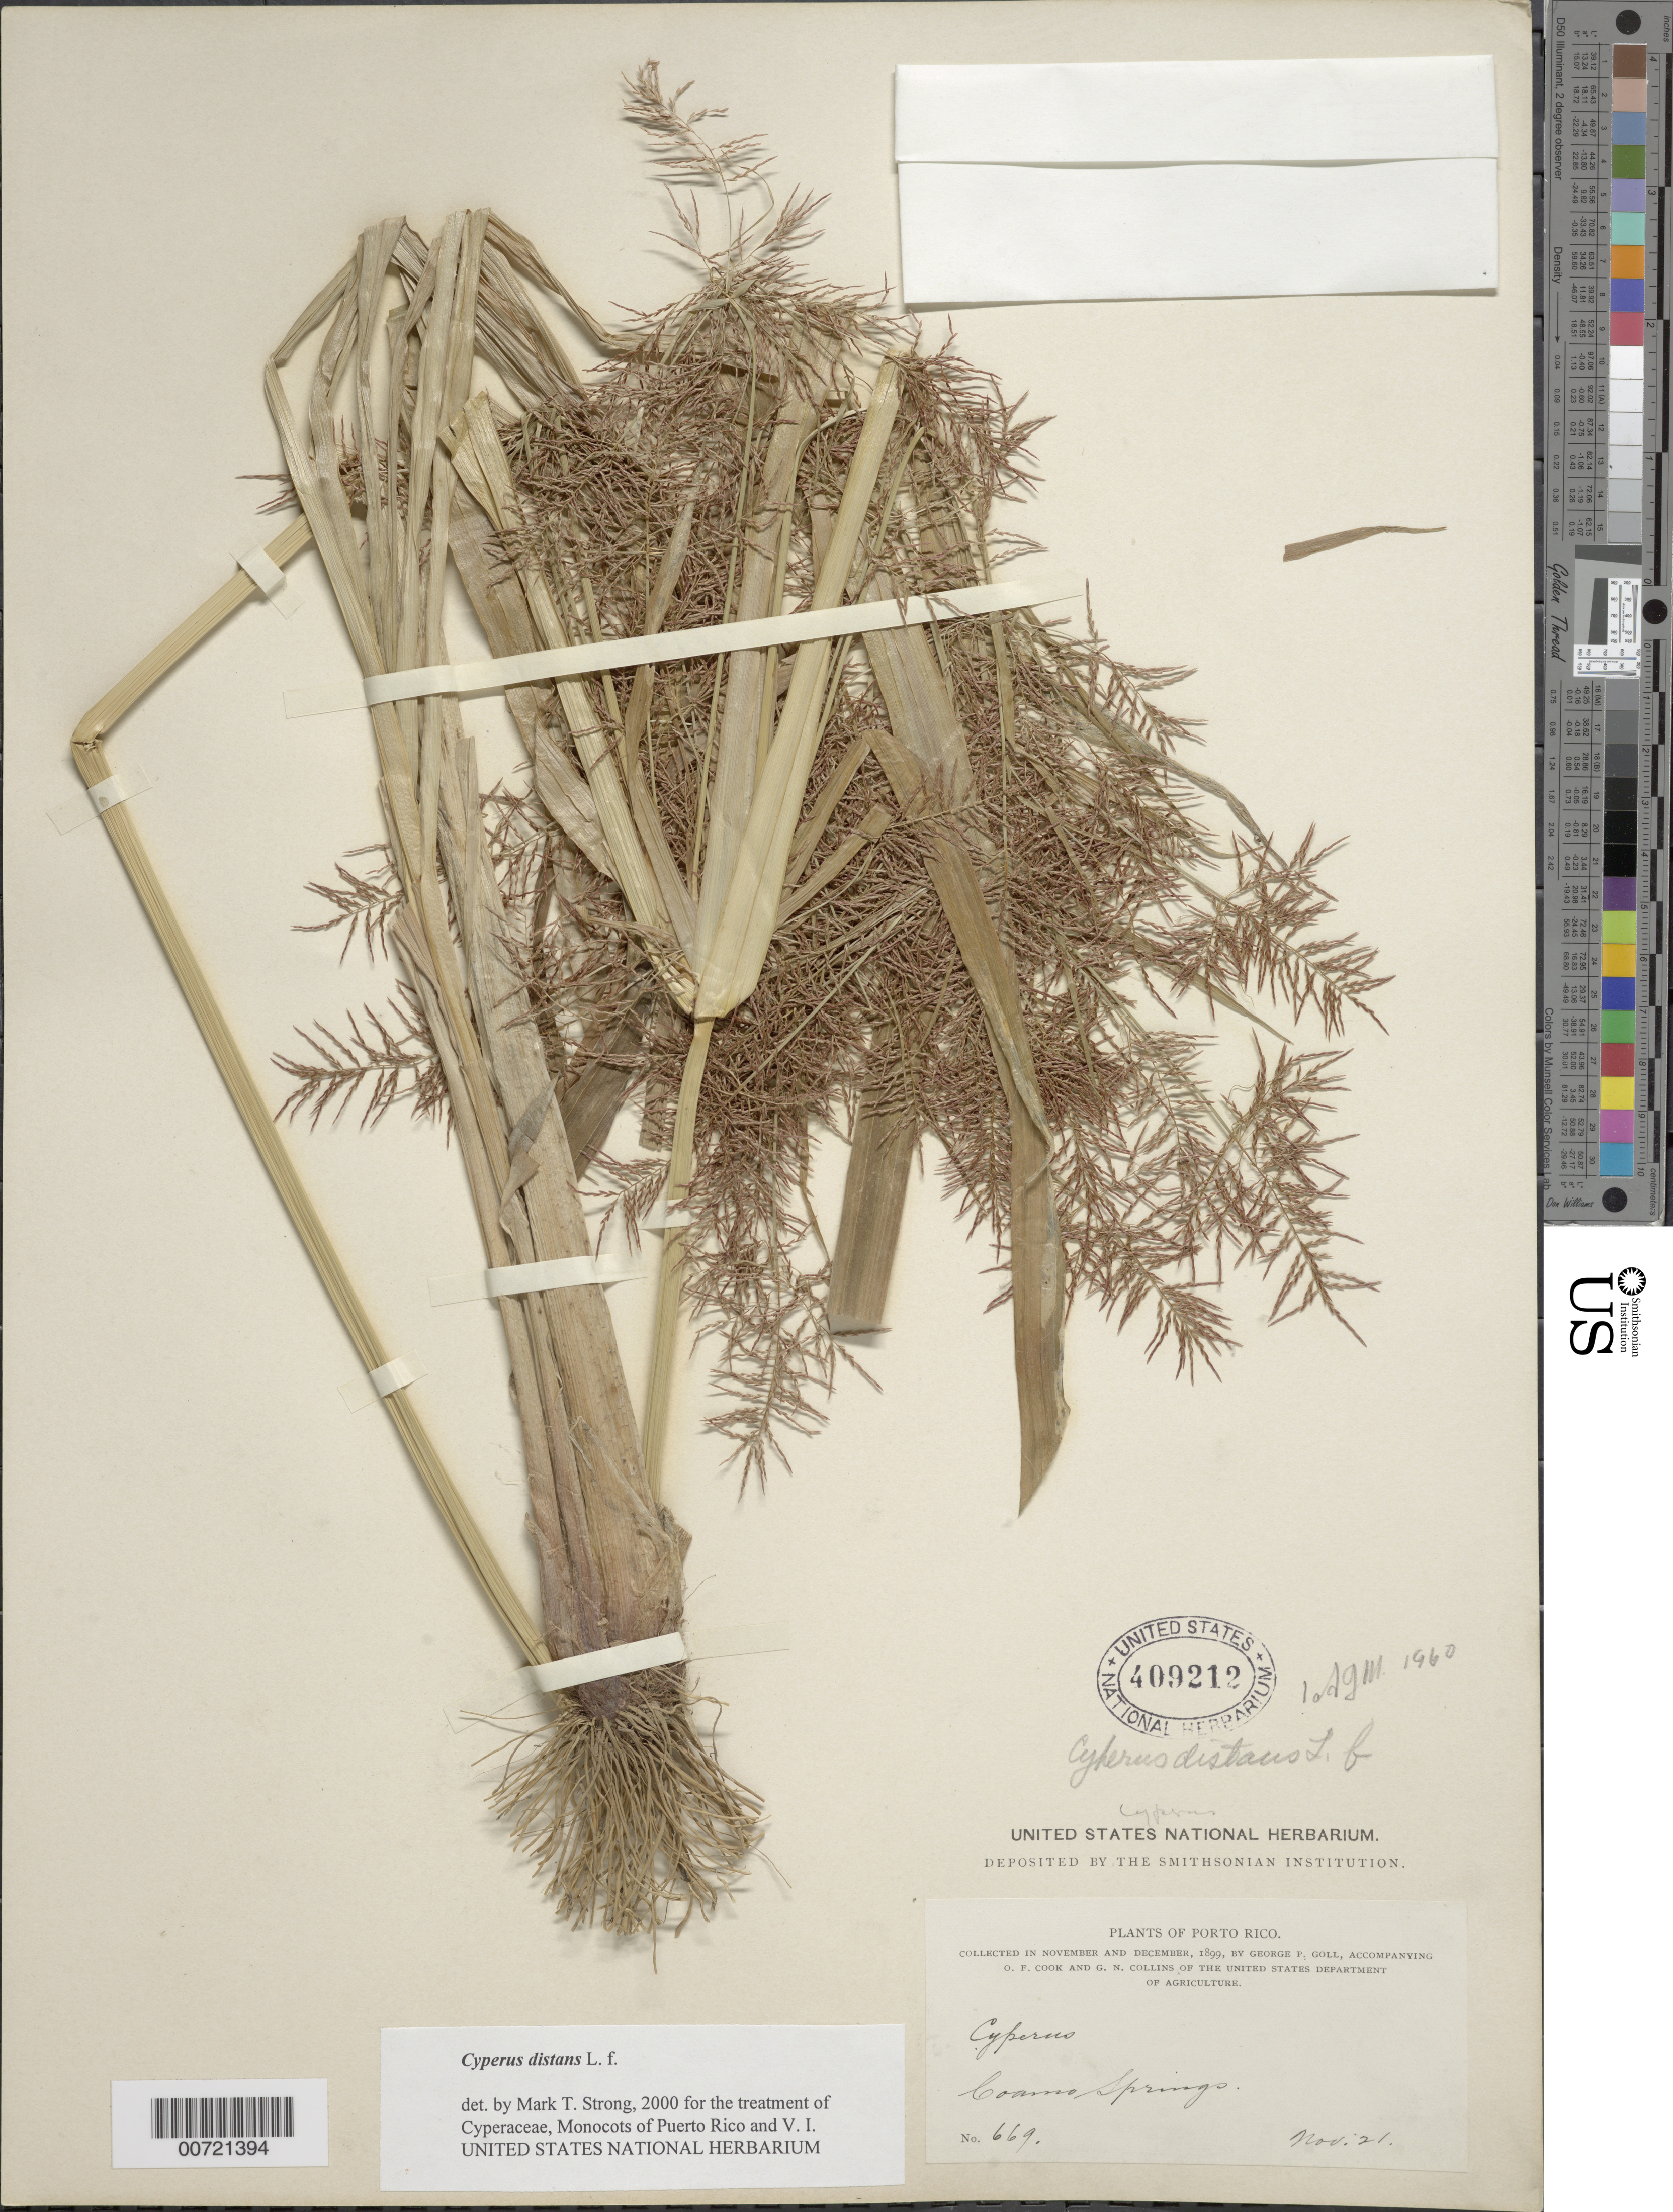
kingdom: Plantae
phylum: Tracheophyta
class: Liliopsida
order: Poales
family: Cyperaceae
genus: Cyperus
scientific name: Cyperus distans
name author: L. f.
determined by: Strong, M. T., (US), Smithsonian Institution - National Museum of Natural History (UNITED STATES)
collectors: G. Goll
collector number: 669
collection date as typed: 21 Nov 1899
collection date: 1899-11-21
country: Puerto Rico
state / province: Coamo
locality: Coamo Springs.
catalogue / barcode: US 409212